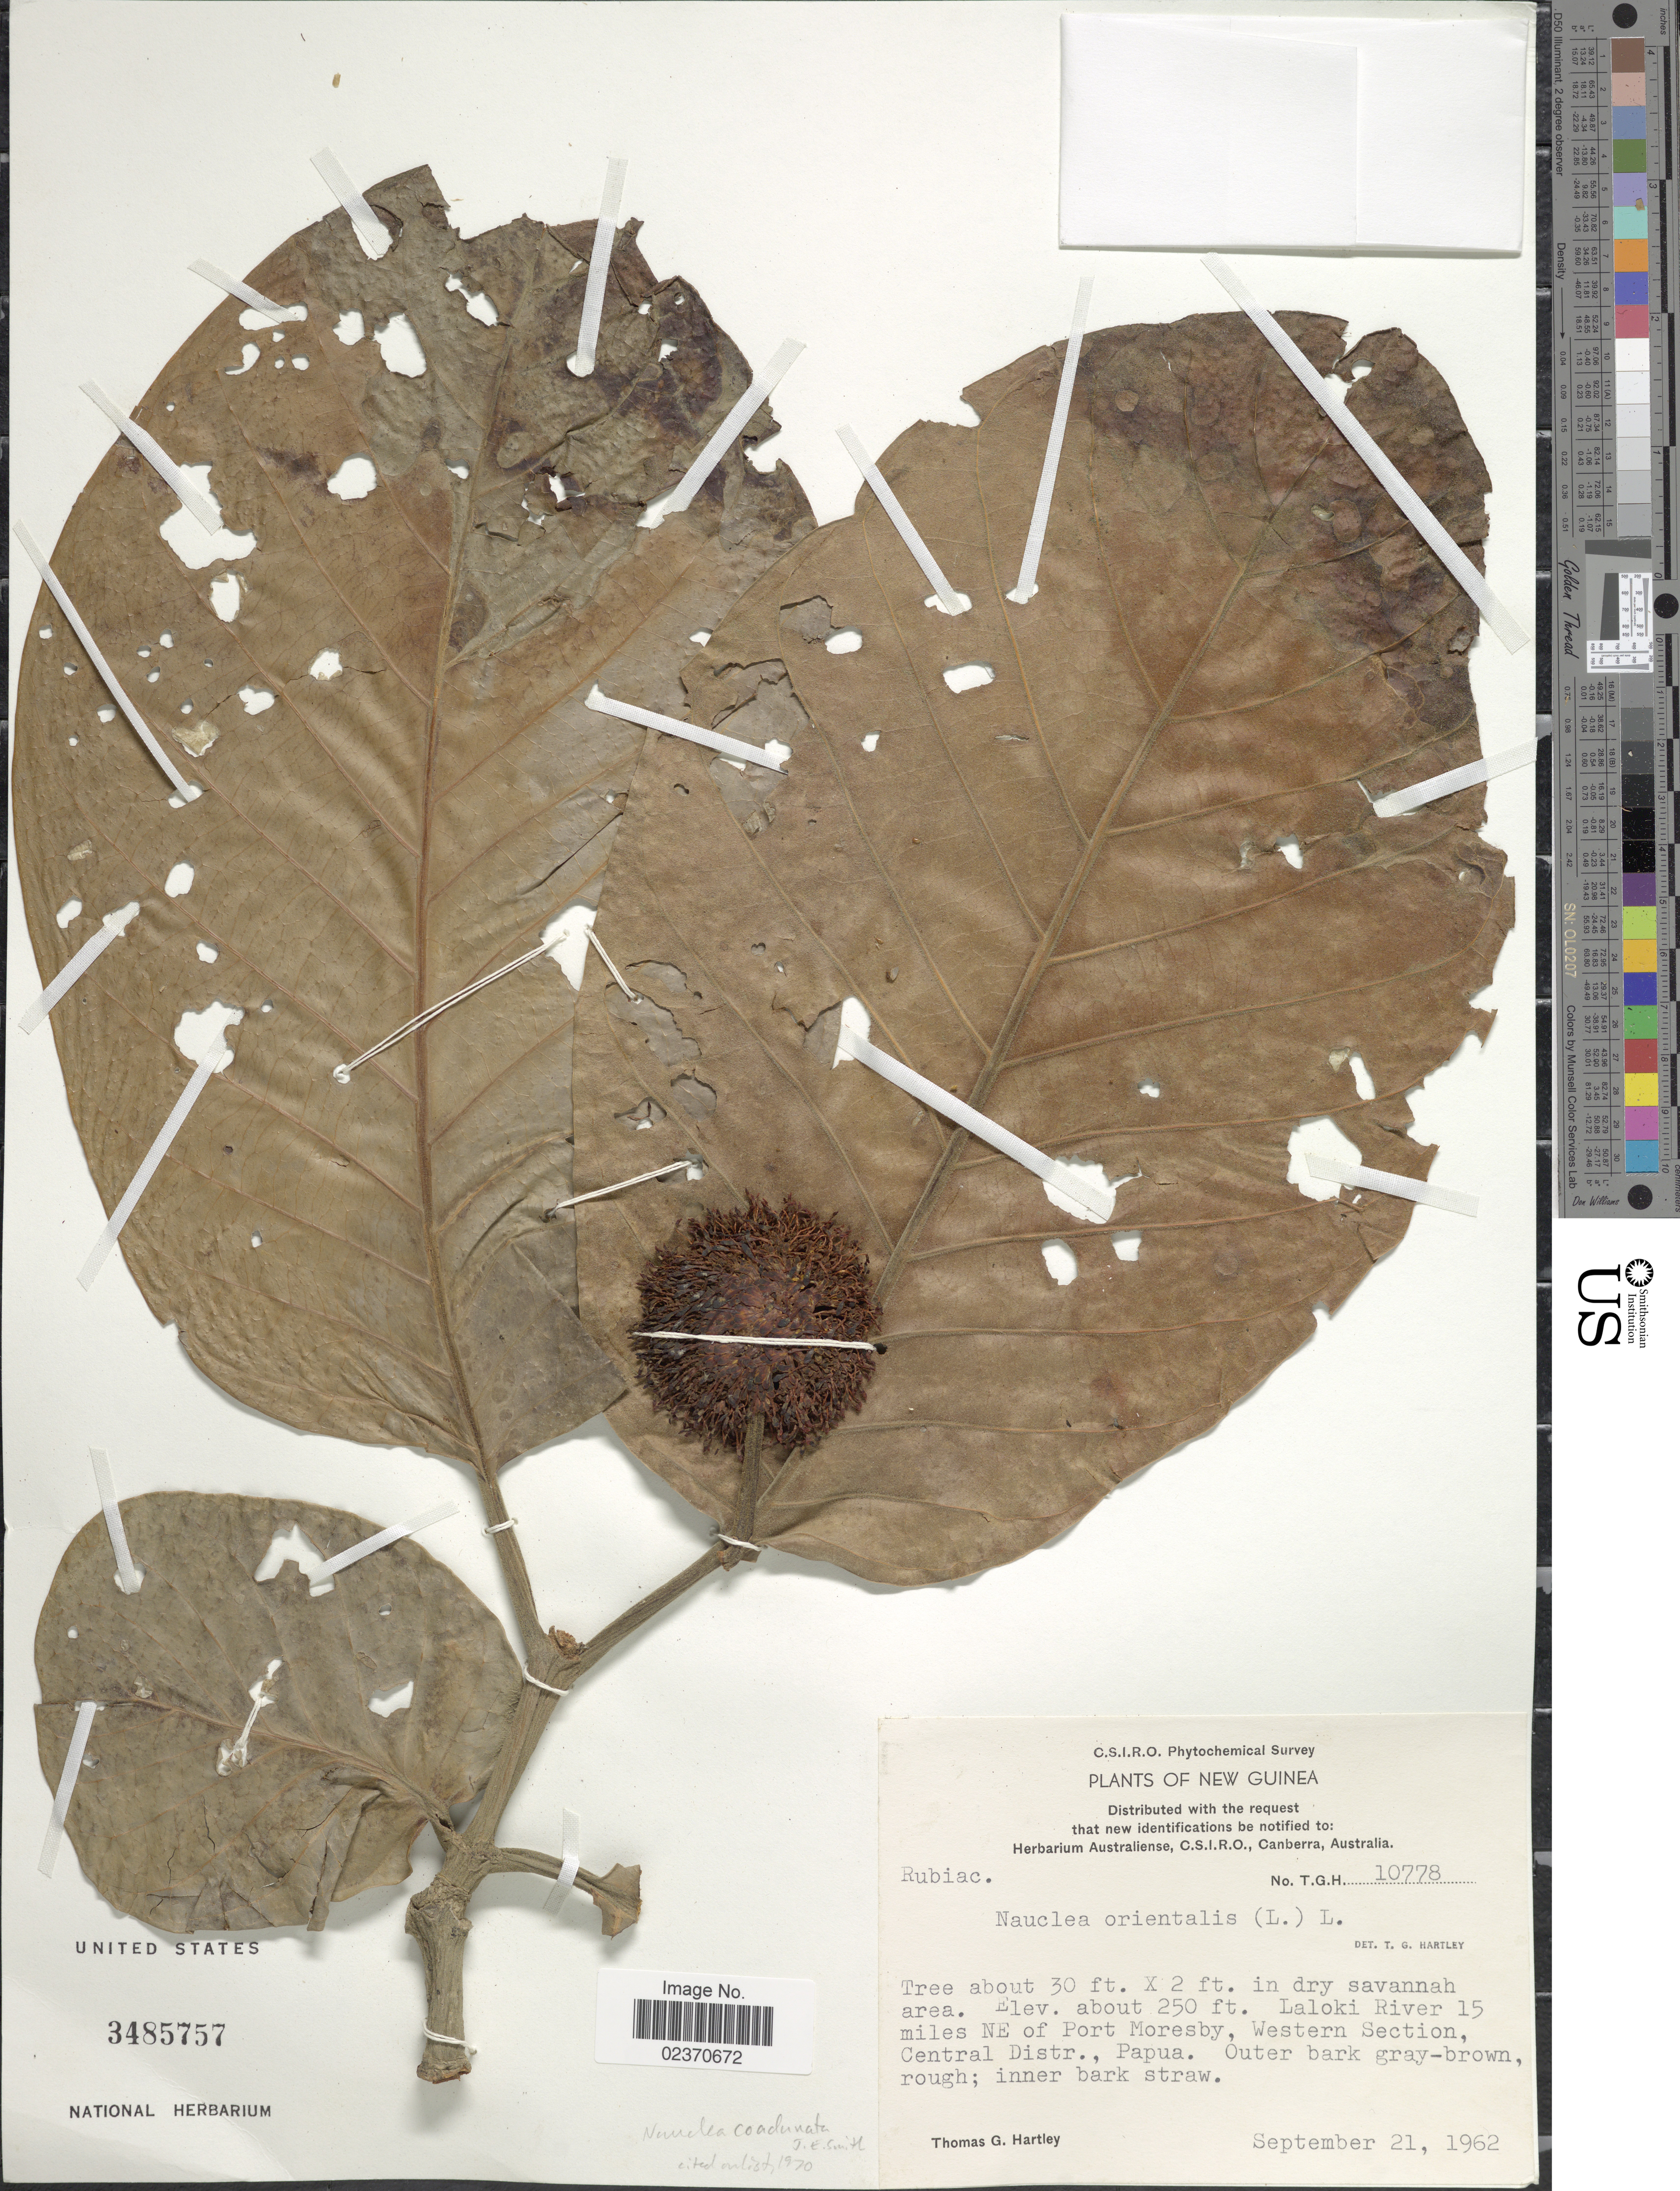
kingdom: Plantae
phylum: Tracheophyta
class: Magnoliopsida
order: Gentianales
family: Rubiaceae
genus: Nauclea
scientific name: Nauclea orientalis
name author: (L.) L.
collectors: T. G. Hartley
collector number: T.G.H. 10778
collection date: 1962-09-21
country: Papua New Guinea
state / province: Central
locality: Laloki River 15 miles NE of Port Moresby, Western Section, Central Distr., Papua, New Guinea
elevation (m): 76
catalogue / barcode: US 3485757